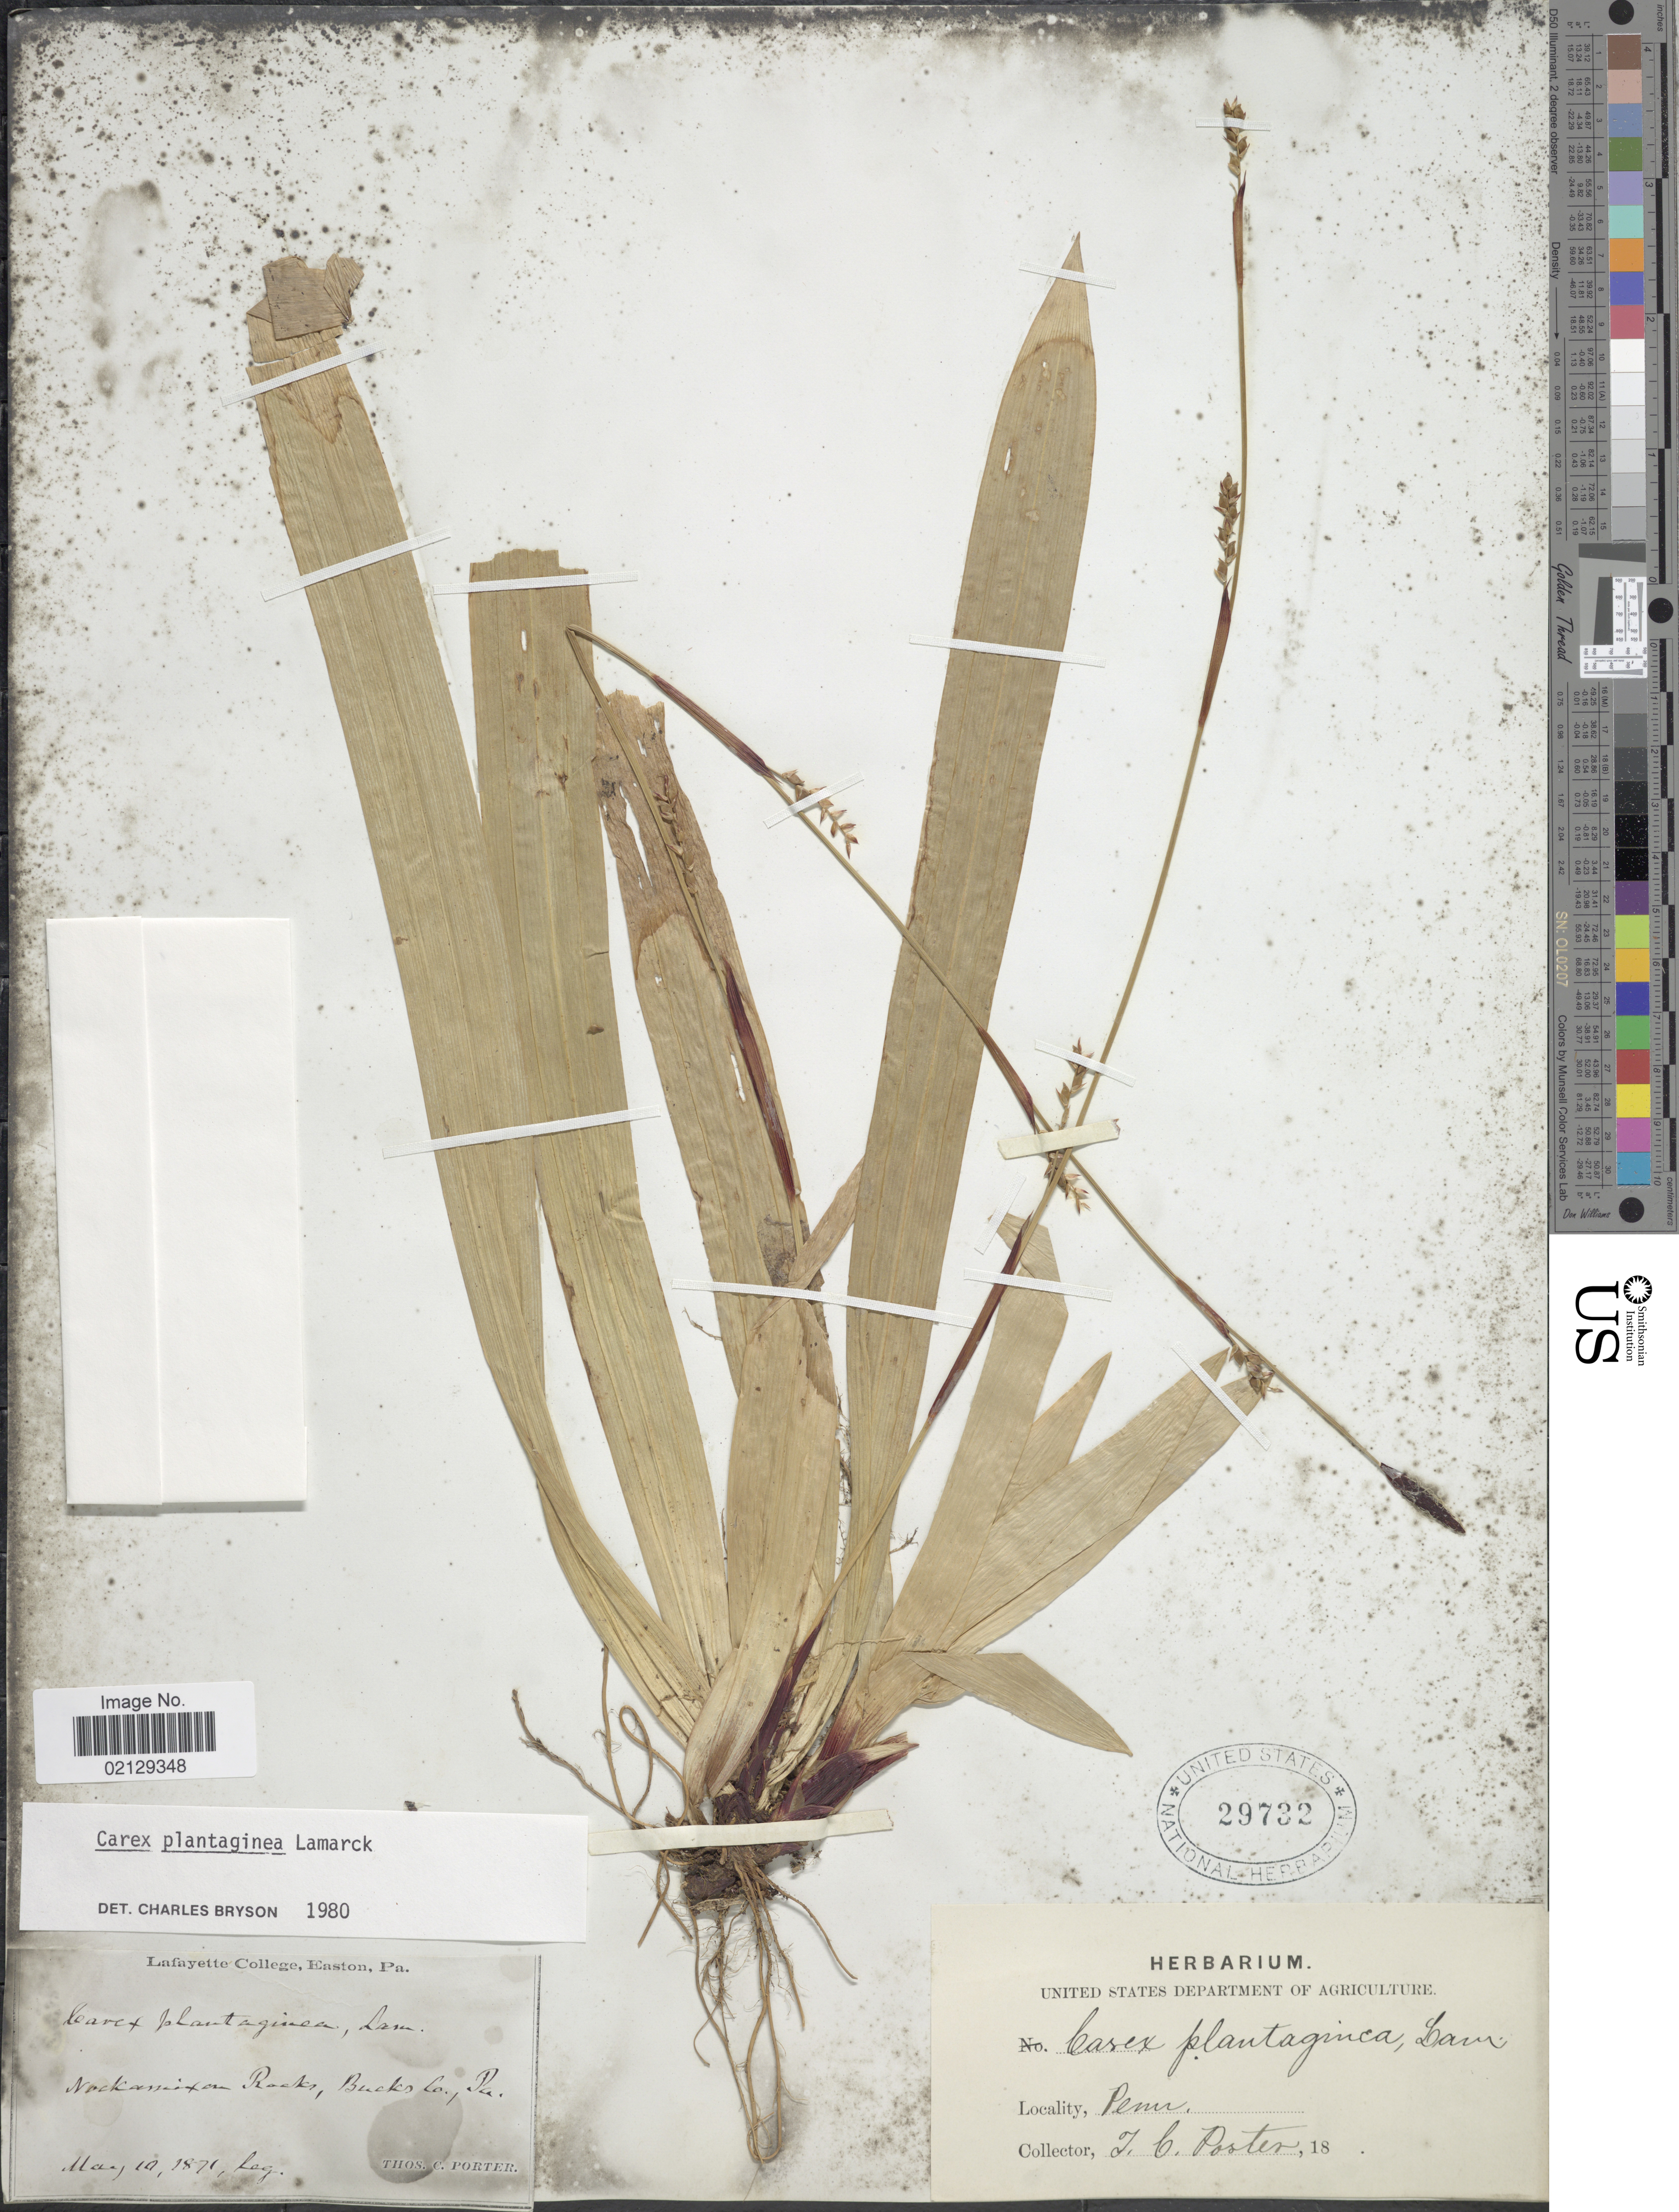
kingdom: Plantae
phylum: Tracheophyta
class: Liliopsida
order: Poales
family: Cyperaceae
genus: Carex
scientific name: Carex plantaginea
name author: Lam.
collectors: T. Porter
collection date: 1871-05-10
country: United States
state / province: Pennsylvania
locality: Nockanixon Rock, Bucks Co., Pa.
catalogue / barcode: US 29732